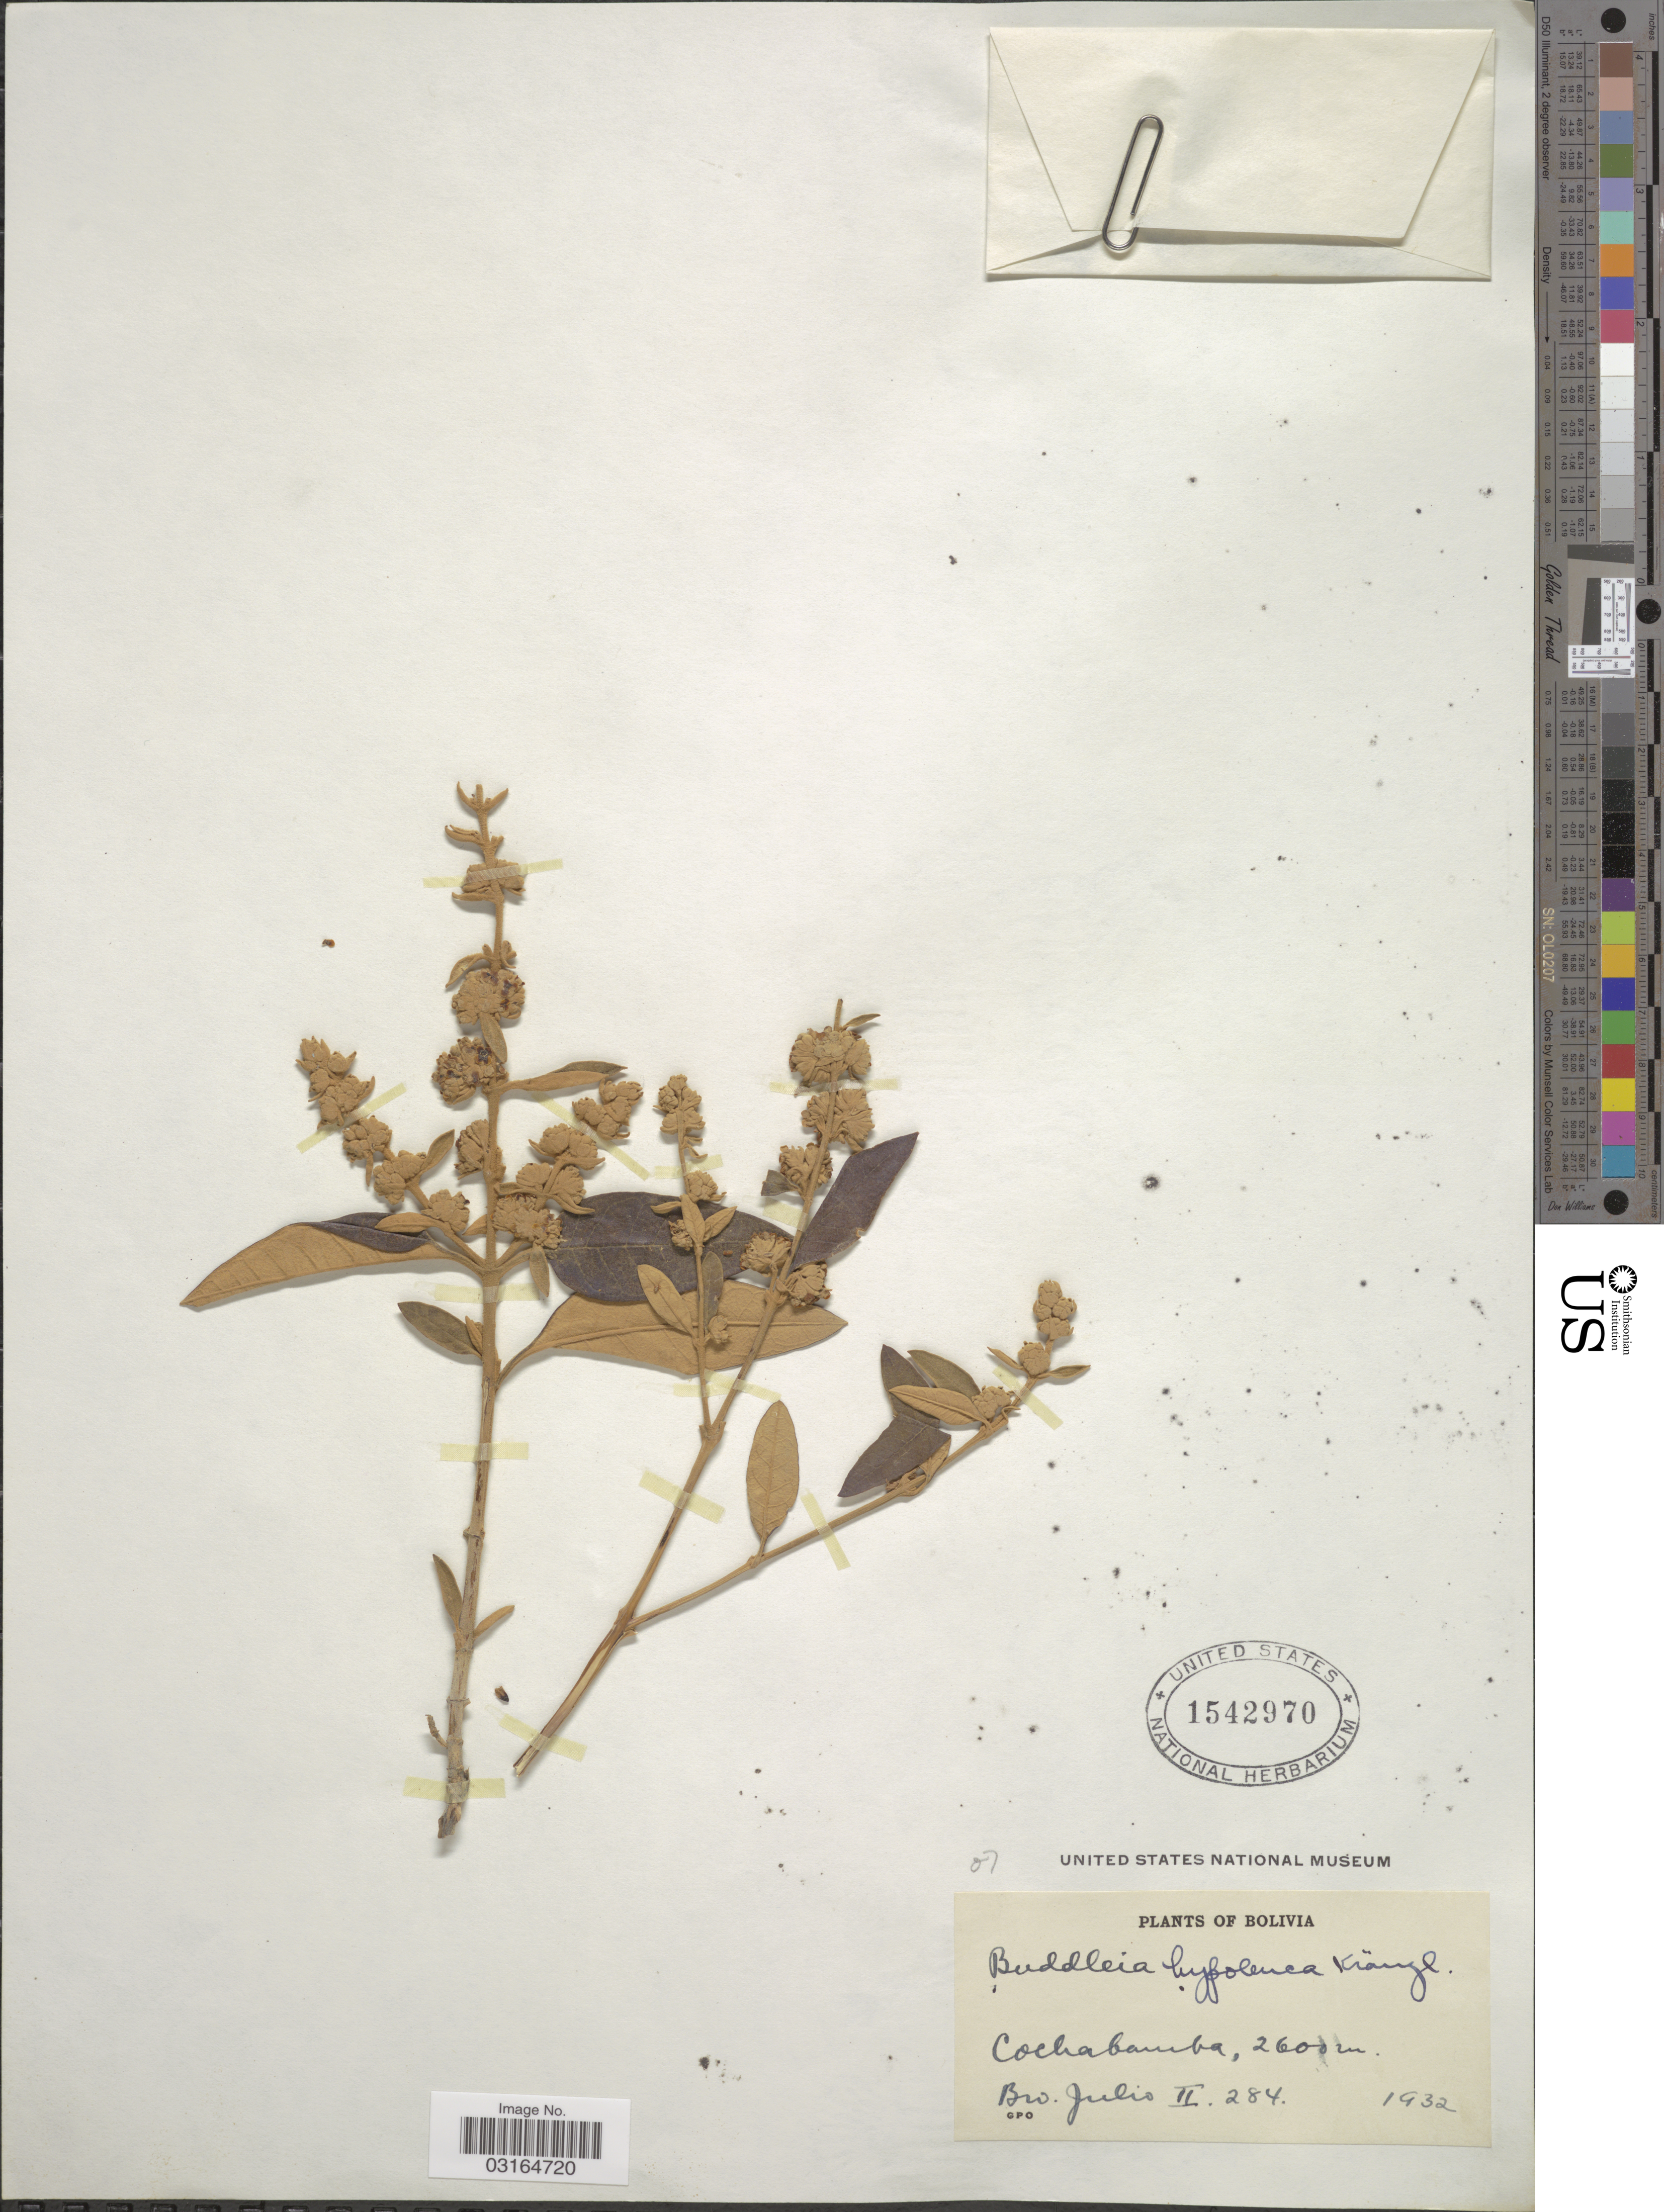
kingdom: Plantae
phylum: Tracheophyta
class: Magnoliopsida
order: Lamiales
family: Scrophulariaceae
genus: Buddleja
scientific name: Buddleja tucumanensis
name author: Griseb.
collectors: Bro. Julio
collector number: II.284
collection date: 1932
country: Bolivia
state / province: Cochabamba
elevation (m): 2600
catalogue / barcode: US 1542970